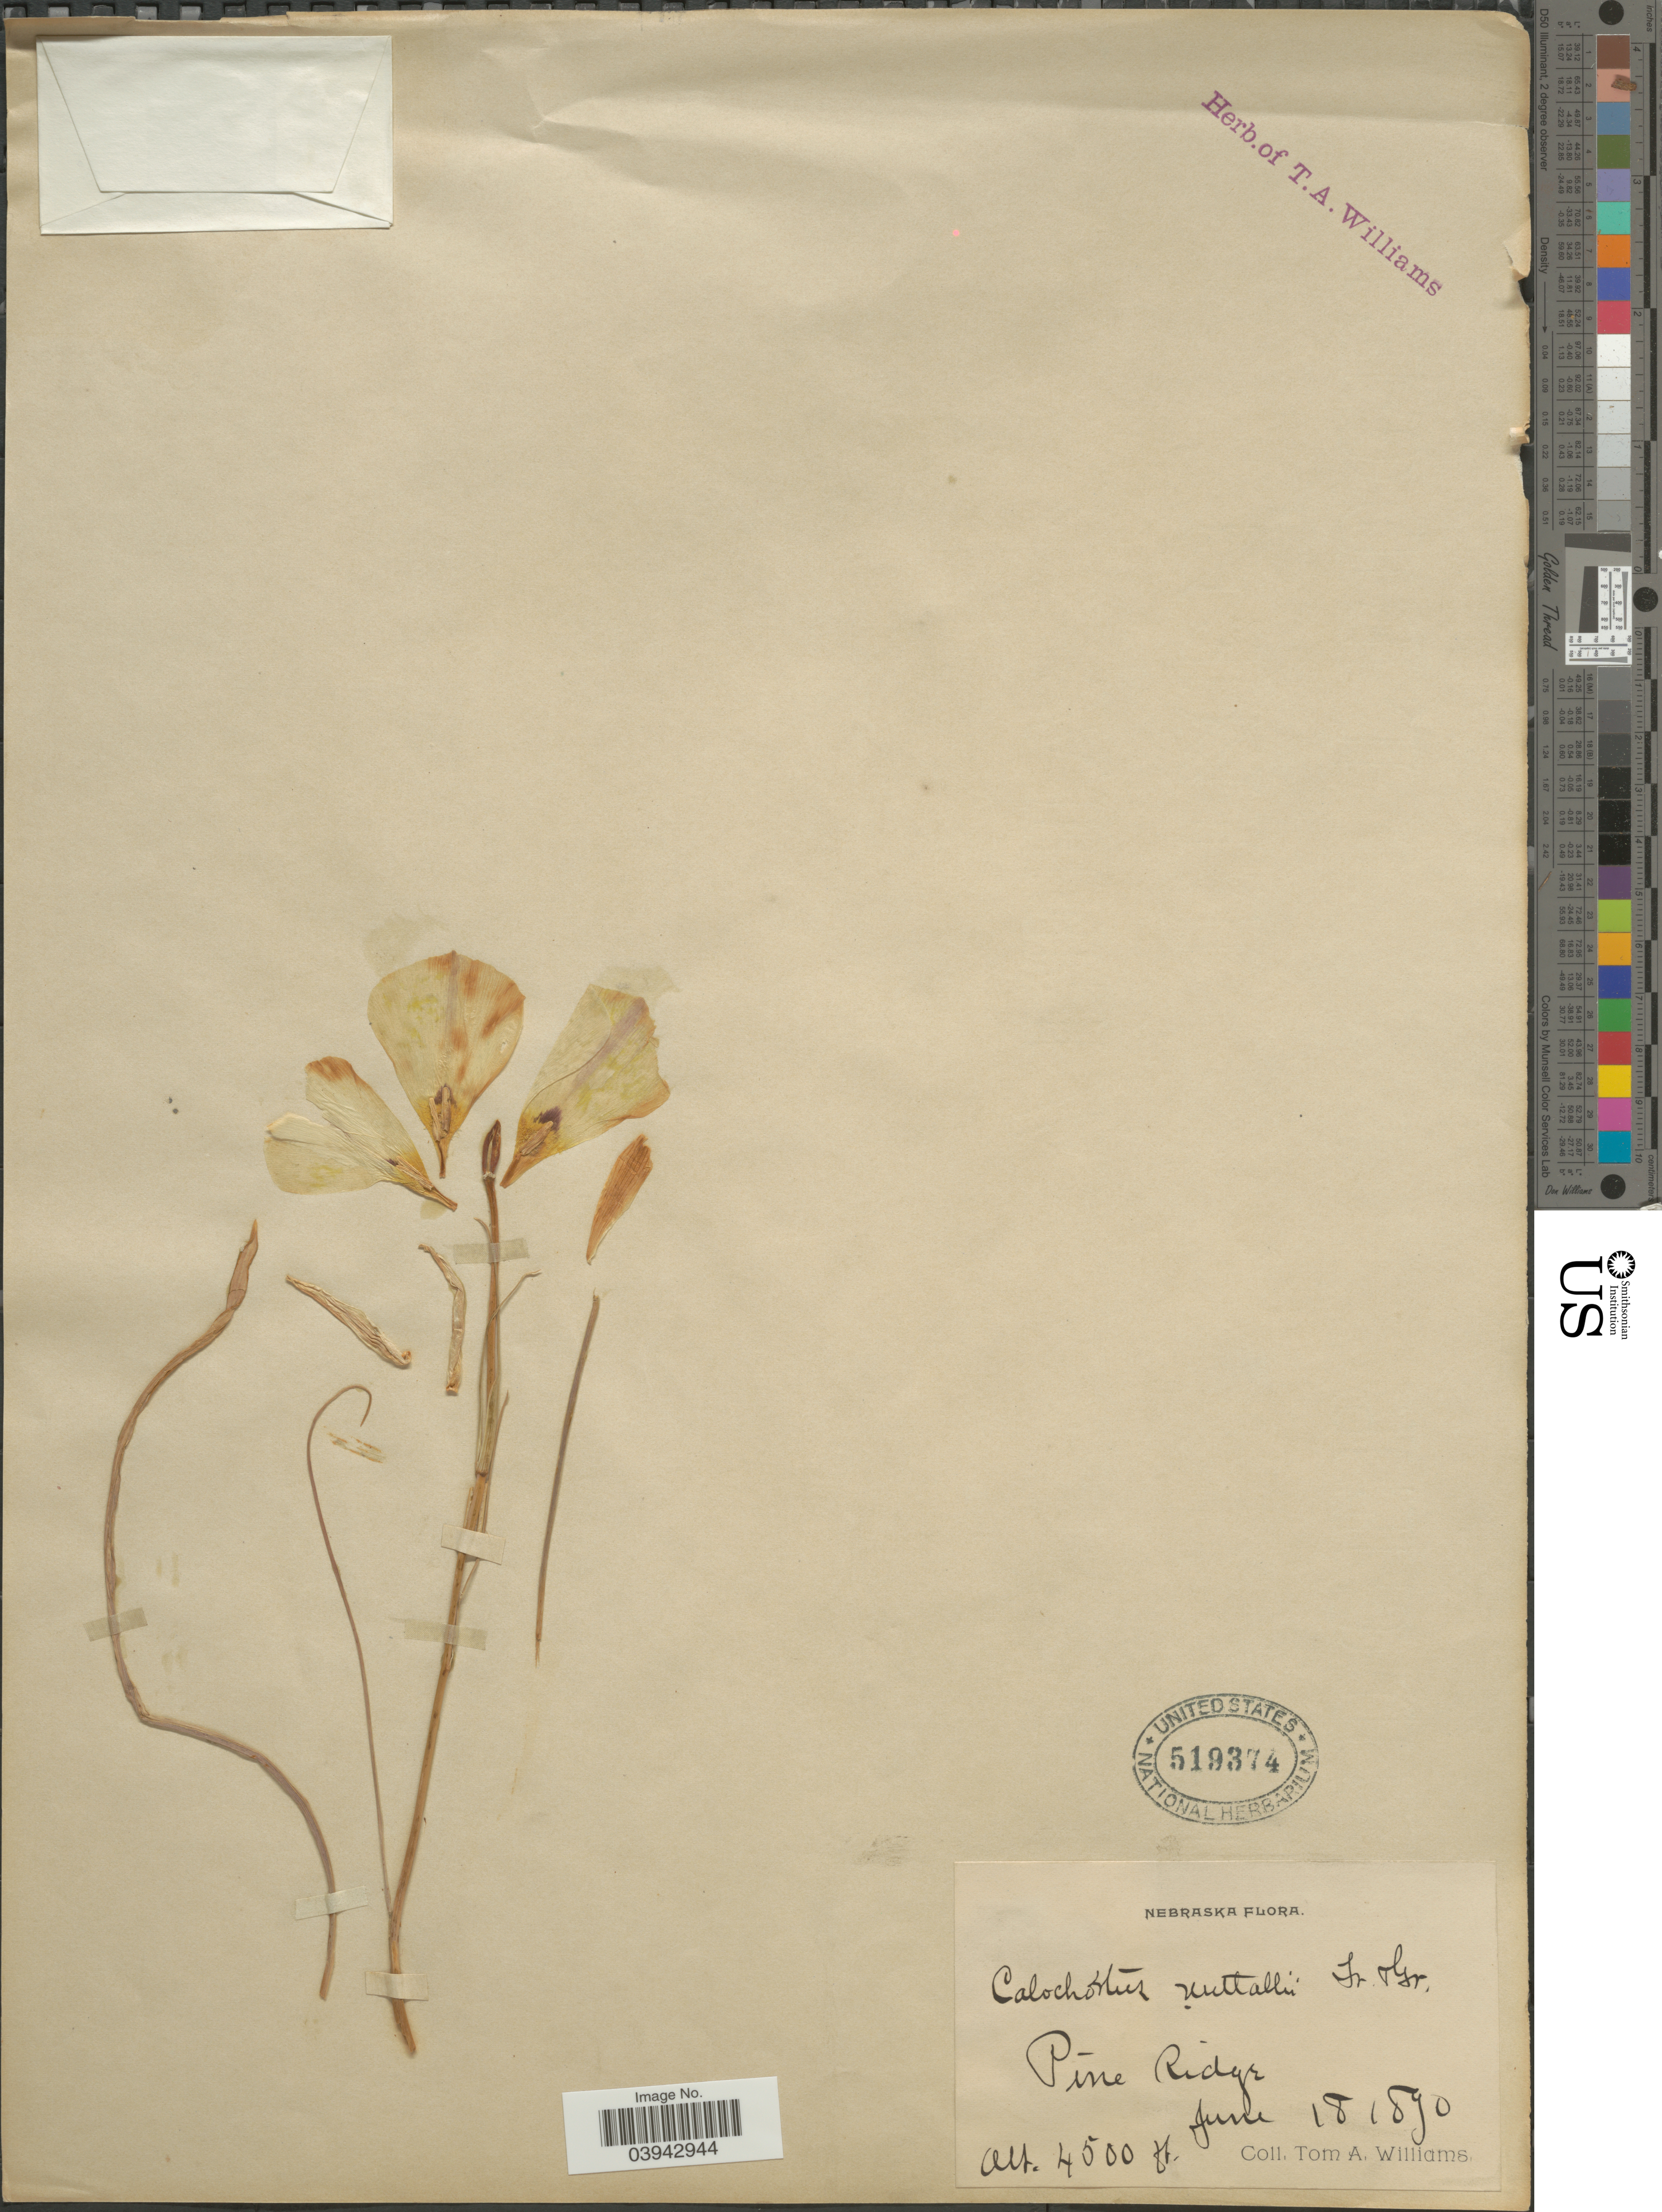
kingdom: Plantae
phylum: Tracheophyta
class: Liliopsida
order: Liliales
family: Liliaceae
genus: Calochortus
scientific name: Calochortus nuttallii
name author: Torr.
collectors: T. Williams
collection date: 1890-06-18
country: United States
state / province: Nebraska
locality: Pine Ridge.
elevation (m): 1372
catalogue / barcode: US 519374